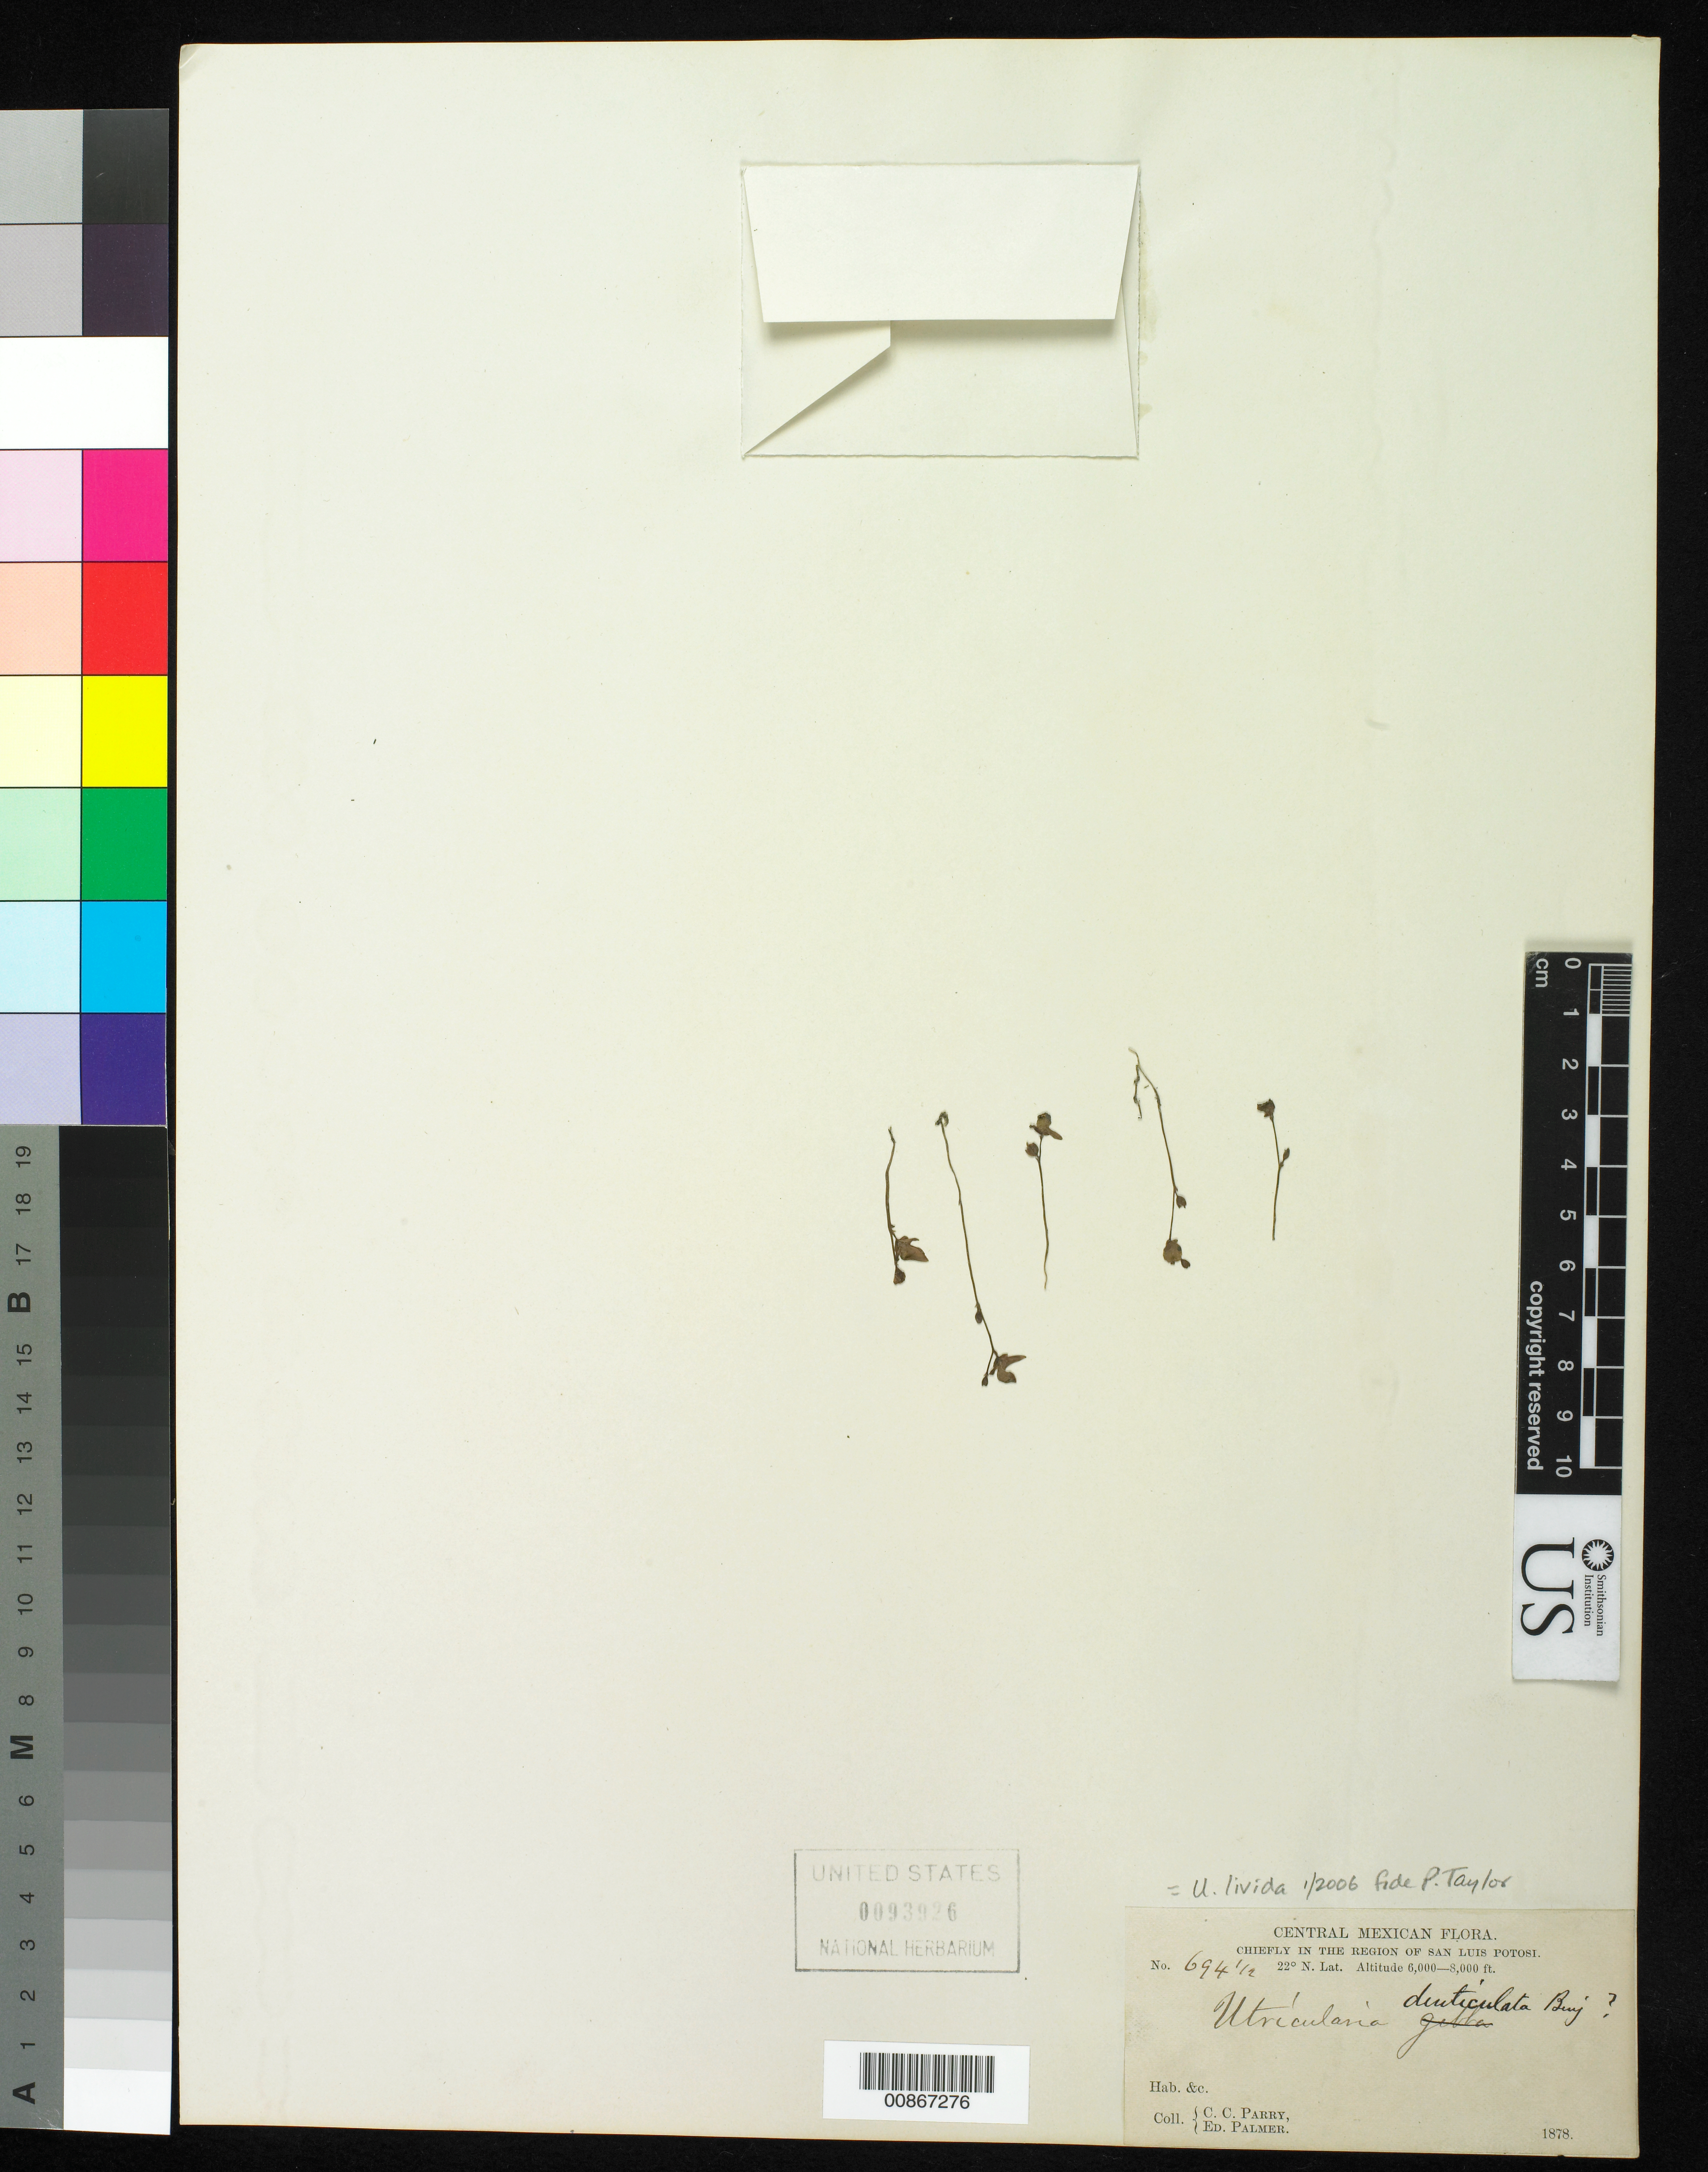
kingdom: Plantae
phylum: Tracheophyta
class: Magnoliopsida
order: Lamiales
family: Lentibulariaceae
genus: Utricularia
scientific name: Utricularia livida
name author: E. Mey.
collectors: C. C. Parry & E. Palmer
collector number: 694½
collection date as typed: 1878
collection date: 1878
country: Mexico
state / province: San Luis Potosí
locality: Chiefly in the region of San Luis Potosí.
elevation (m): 1829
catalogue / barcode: US 93926